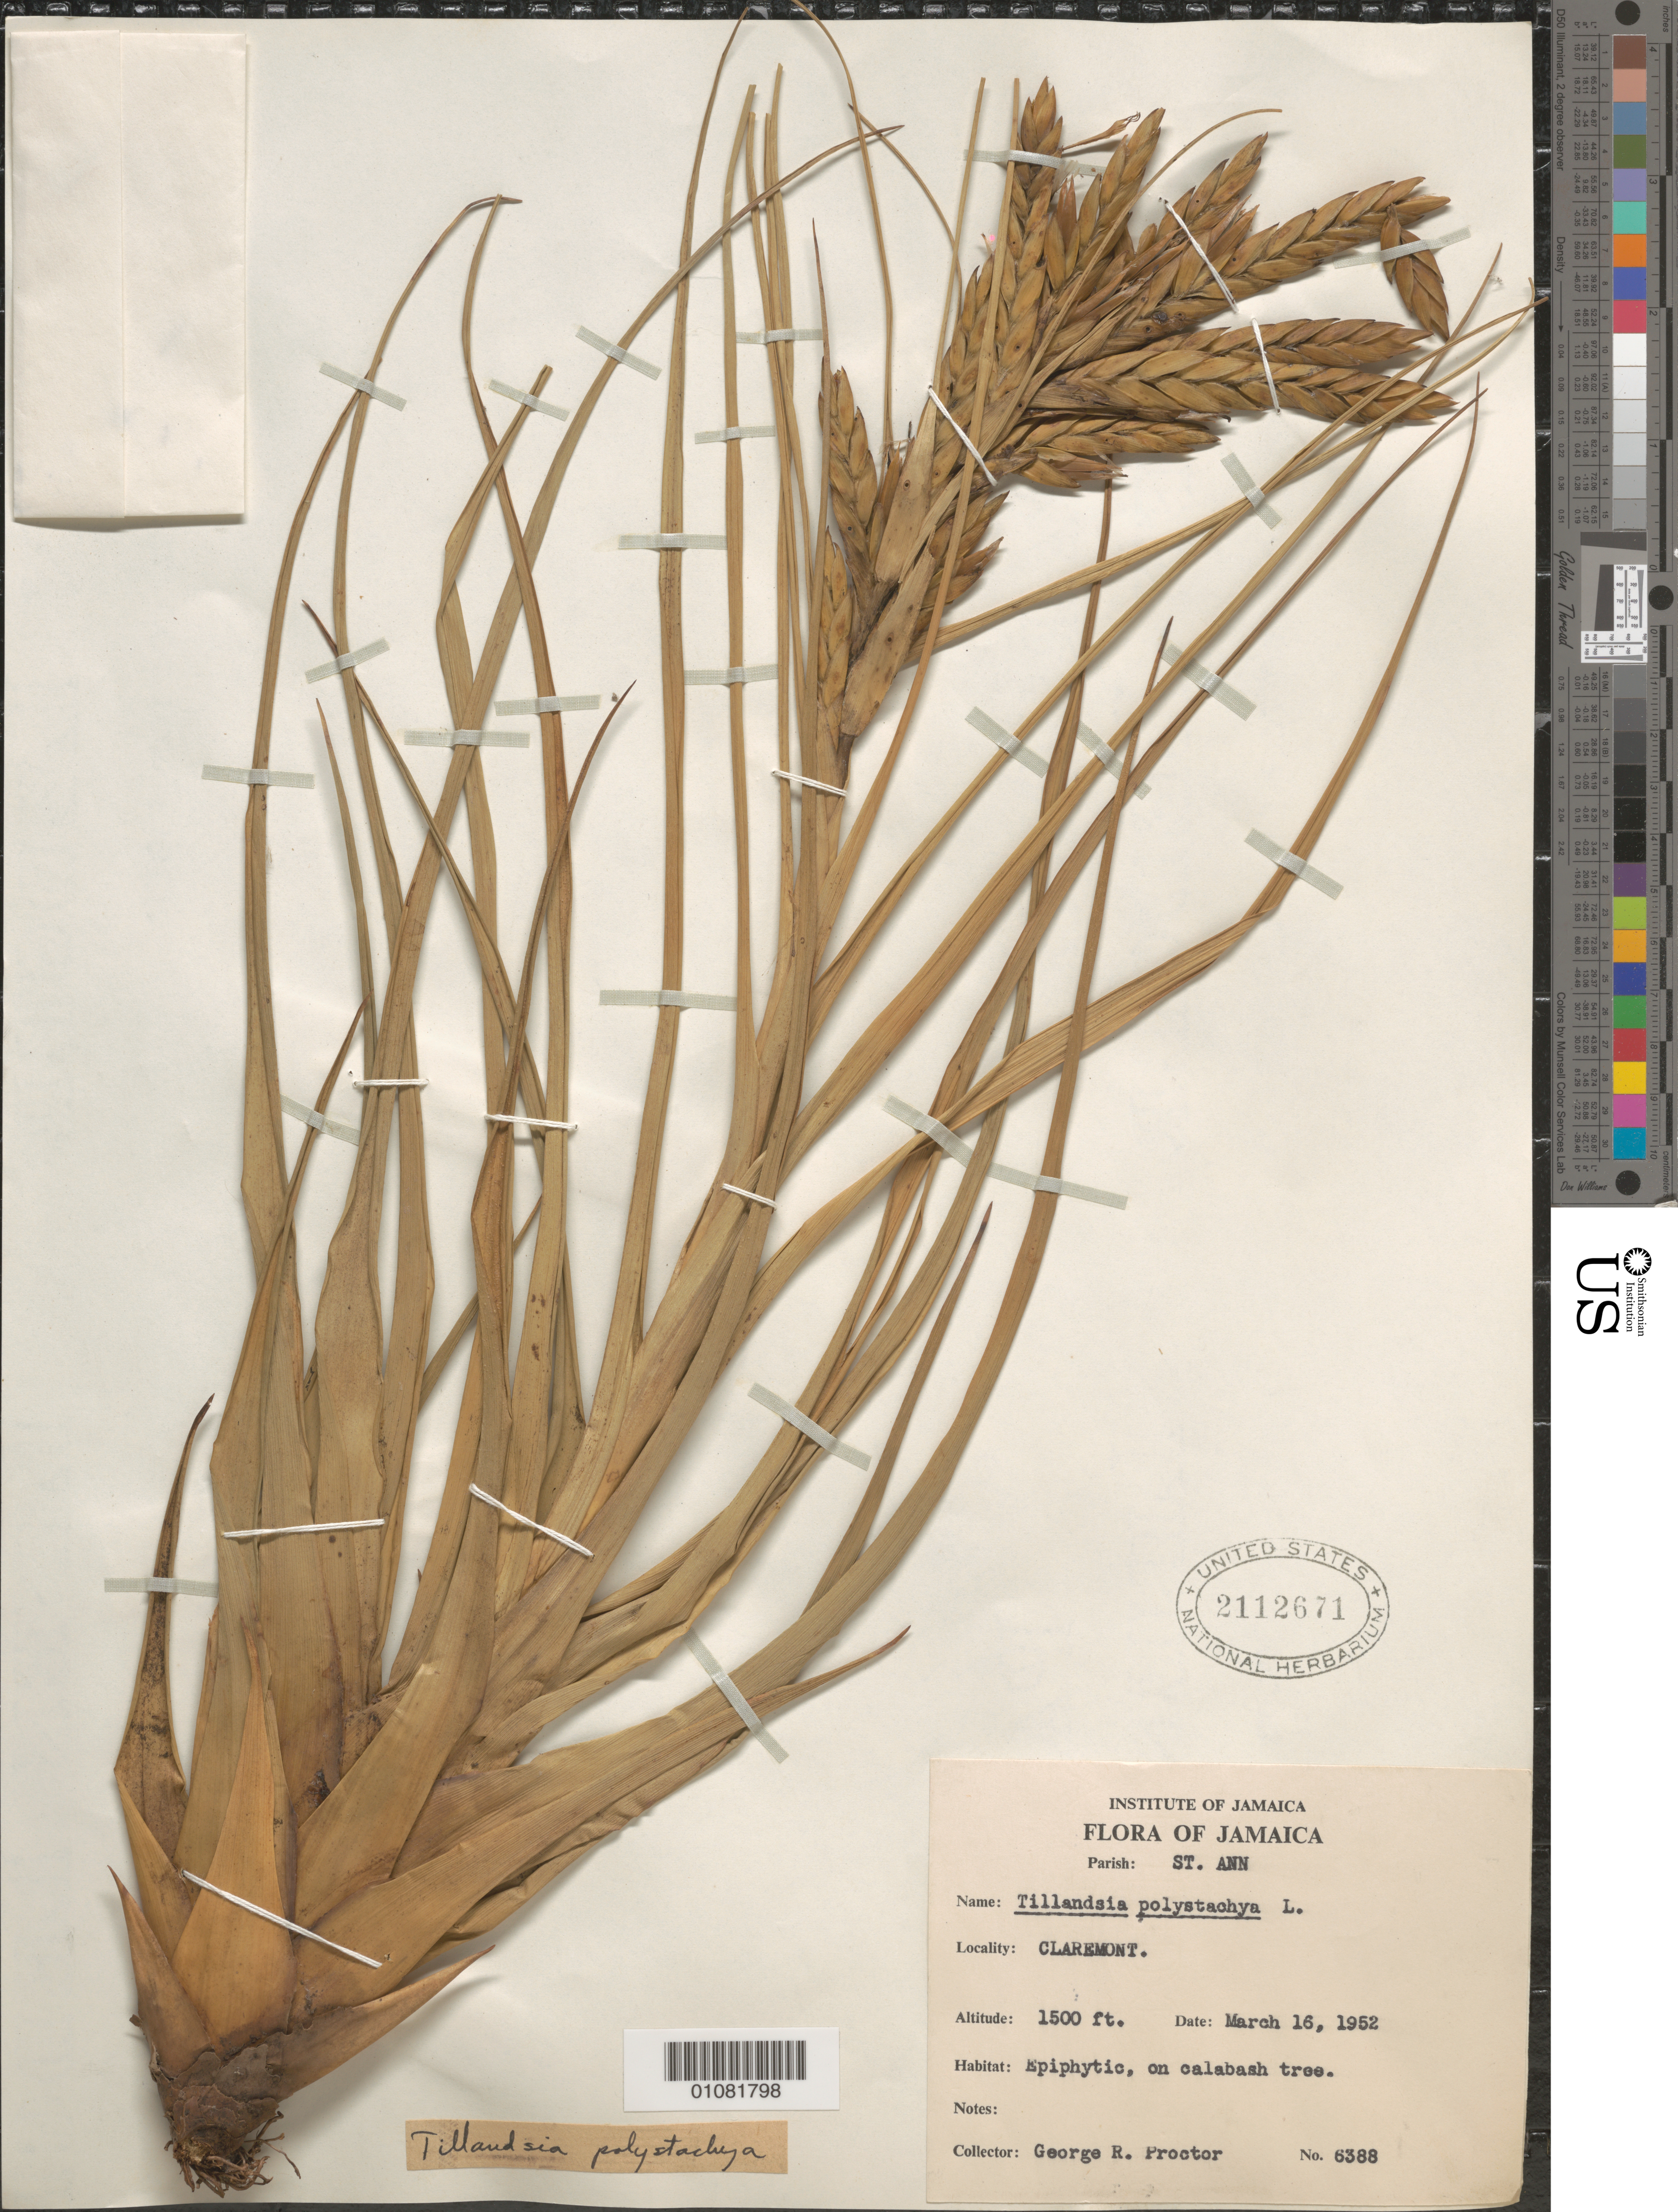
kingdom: Plantae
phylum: Tracheophyta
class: Liliopsida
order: Poales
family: Bromeliaceae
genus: Tillandsia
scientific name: Tillandsia polystachia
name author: (L.) L.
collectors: G. R. Proctor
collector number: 6388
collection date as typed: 16 Mar 1952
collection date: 1952-03-16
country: Jamaica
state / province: Saint Ann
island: Jamaica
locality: Claremont. Epiphytic, on calabash tree.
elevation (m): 457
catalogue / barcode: US 2112671